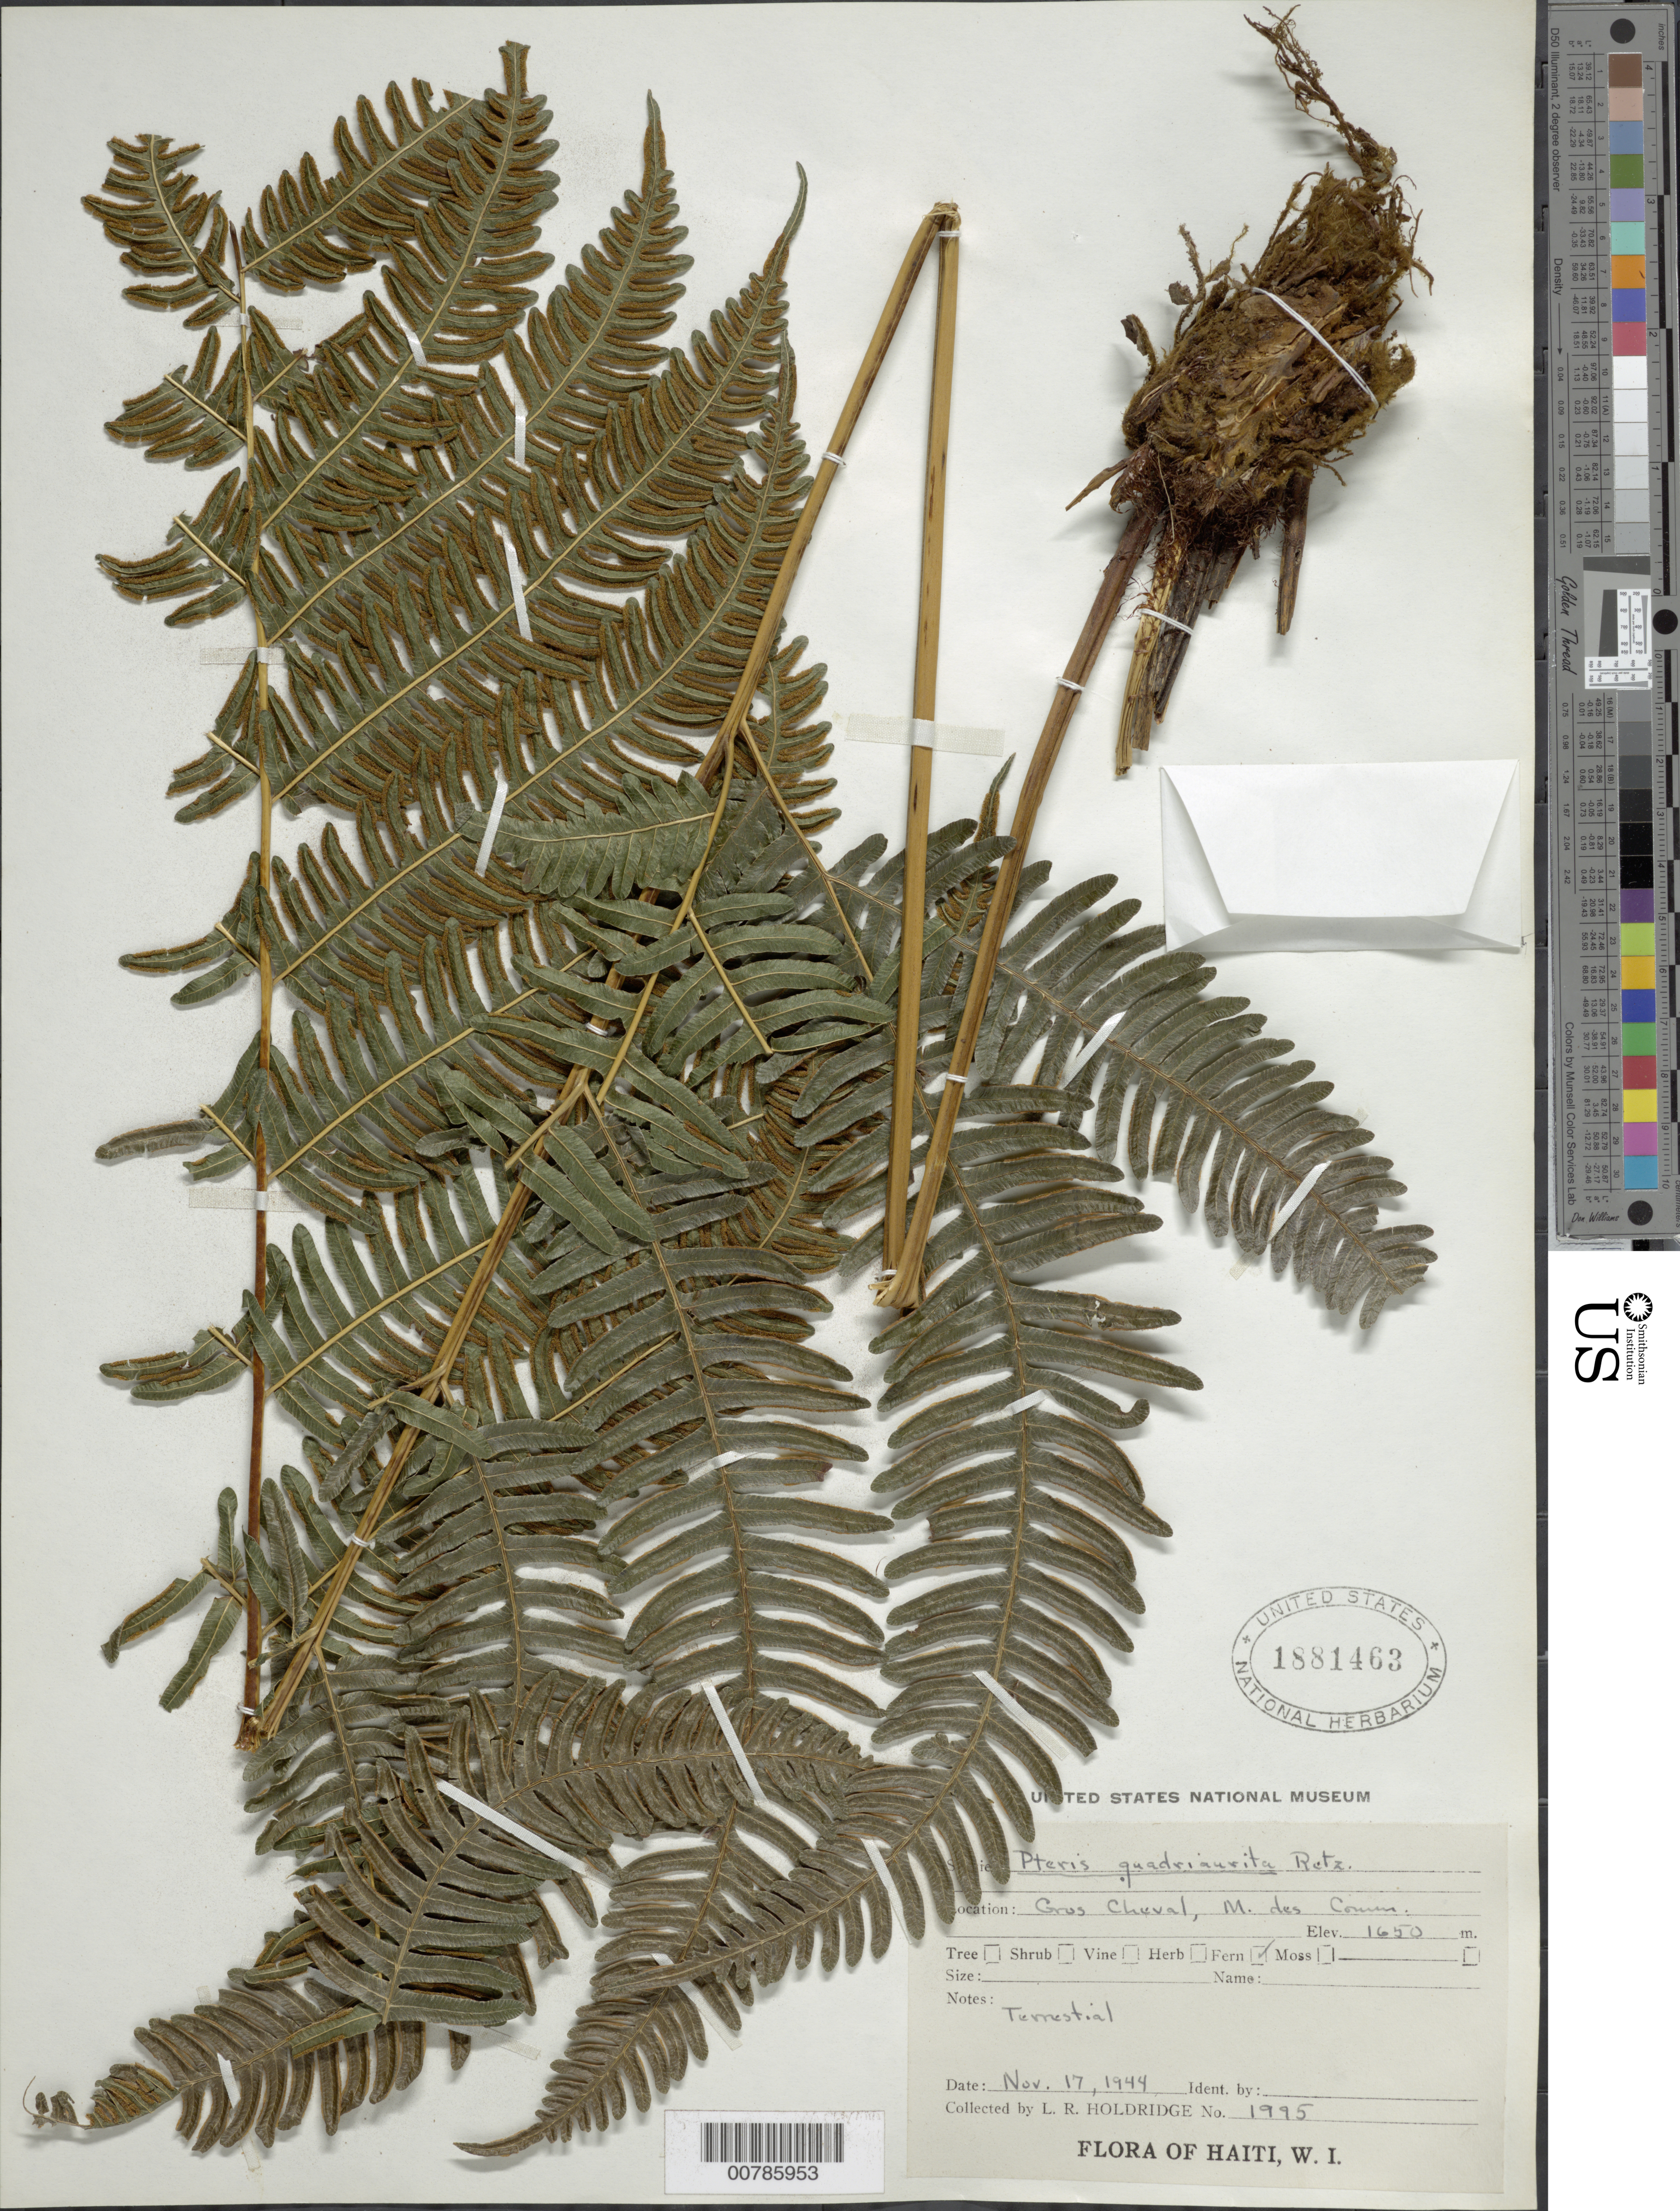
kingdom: Plantae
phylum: Tracheophyta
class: Polypodiopsida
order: Polypodiales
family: Pteridaceae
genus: Pteris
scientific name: Pteris quadriaurita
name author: Retz.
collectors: L. Holdridge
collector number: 1995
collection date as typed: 17 Nov 1944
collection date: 1944-11-17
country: Haiti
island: Hispaniola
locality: Grus Cheval, M. des Comin.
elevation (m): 1650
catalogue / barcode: US 1881463